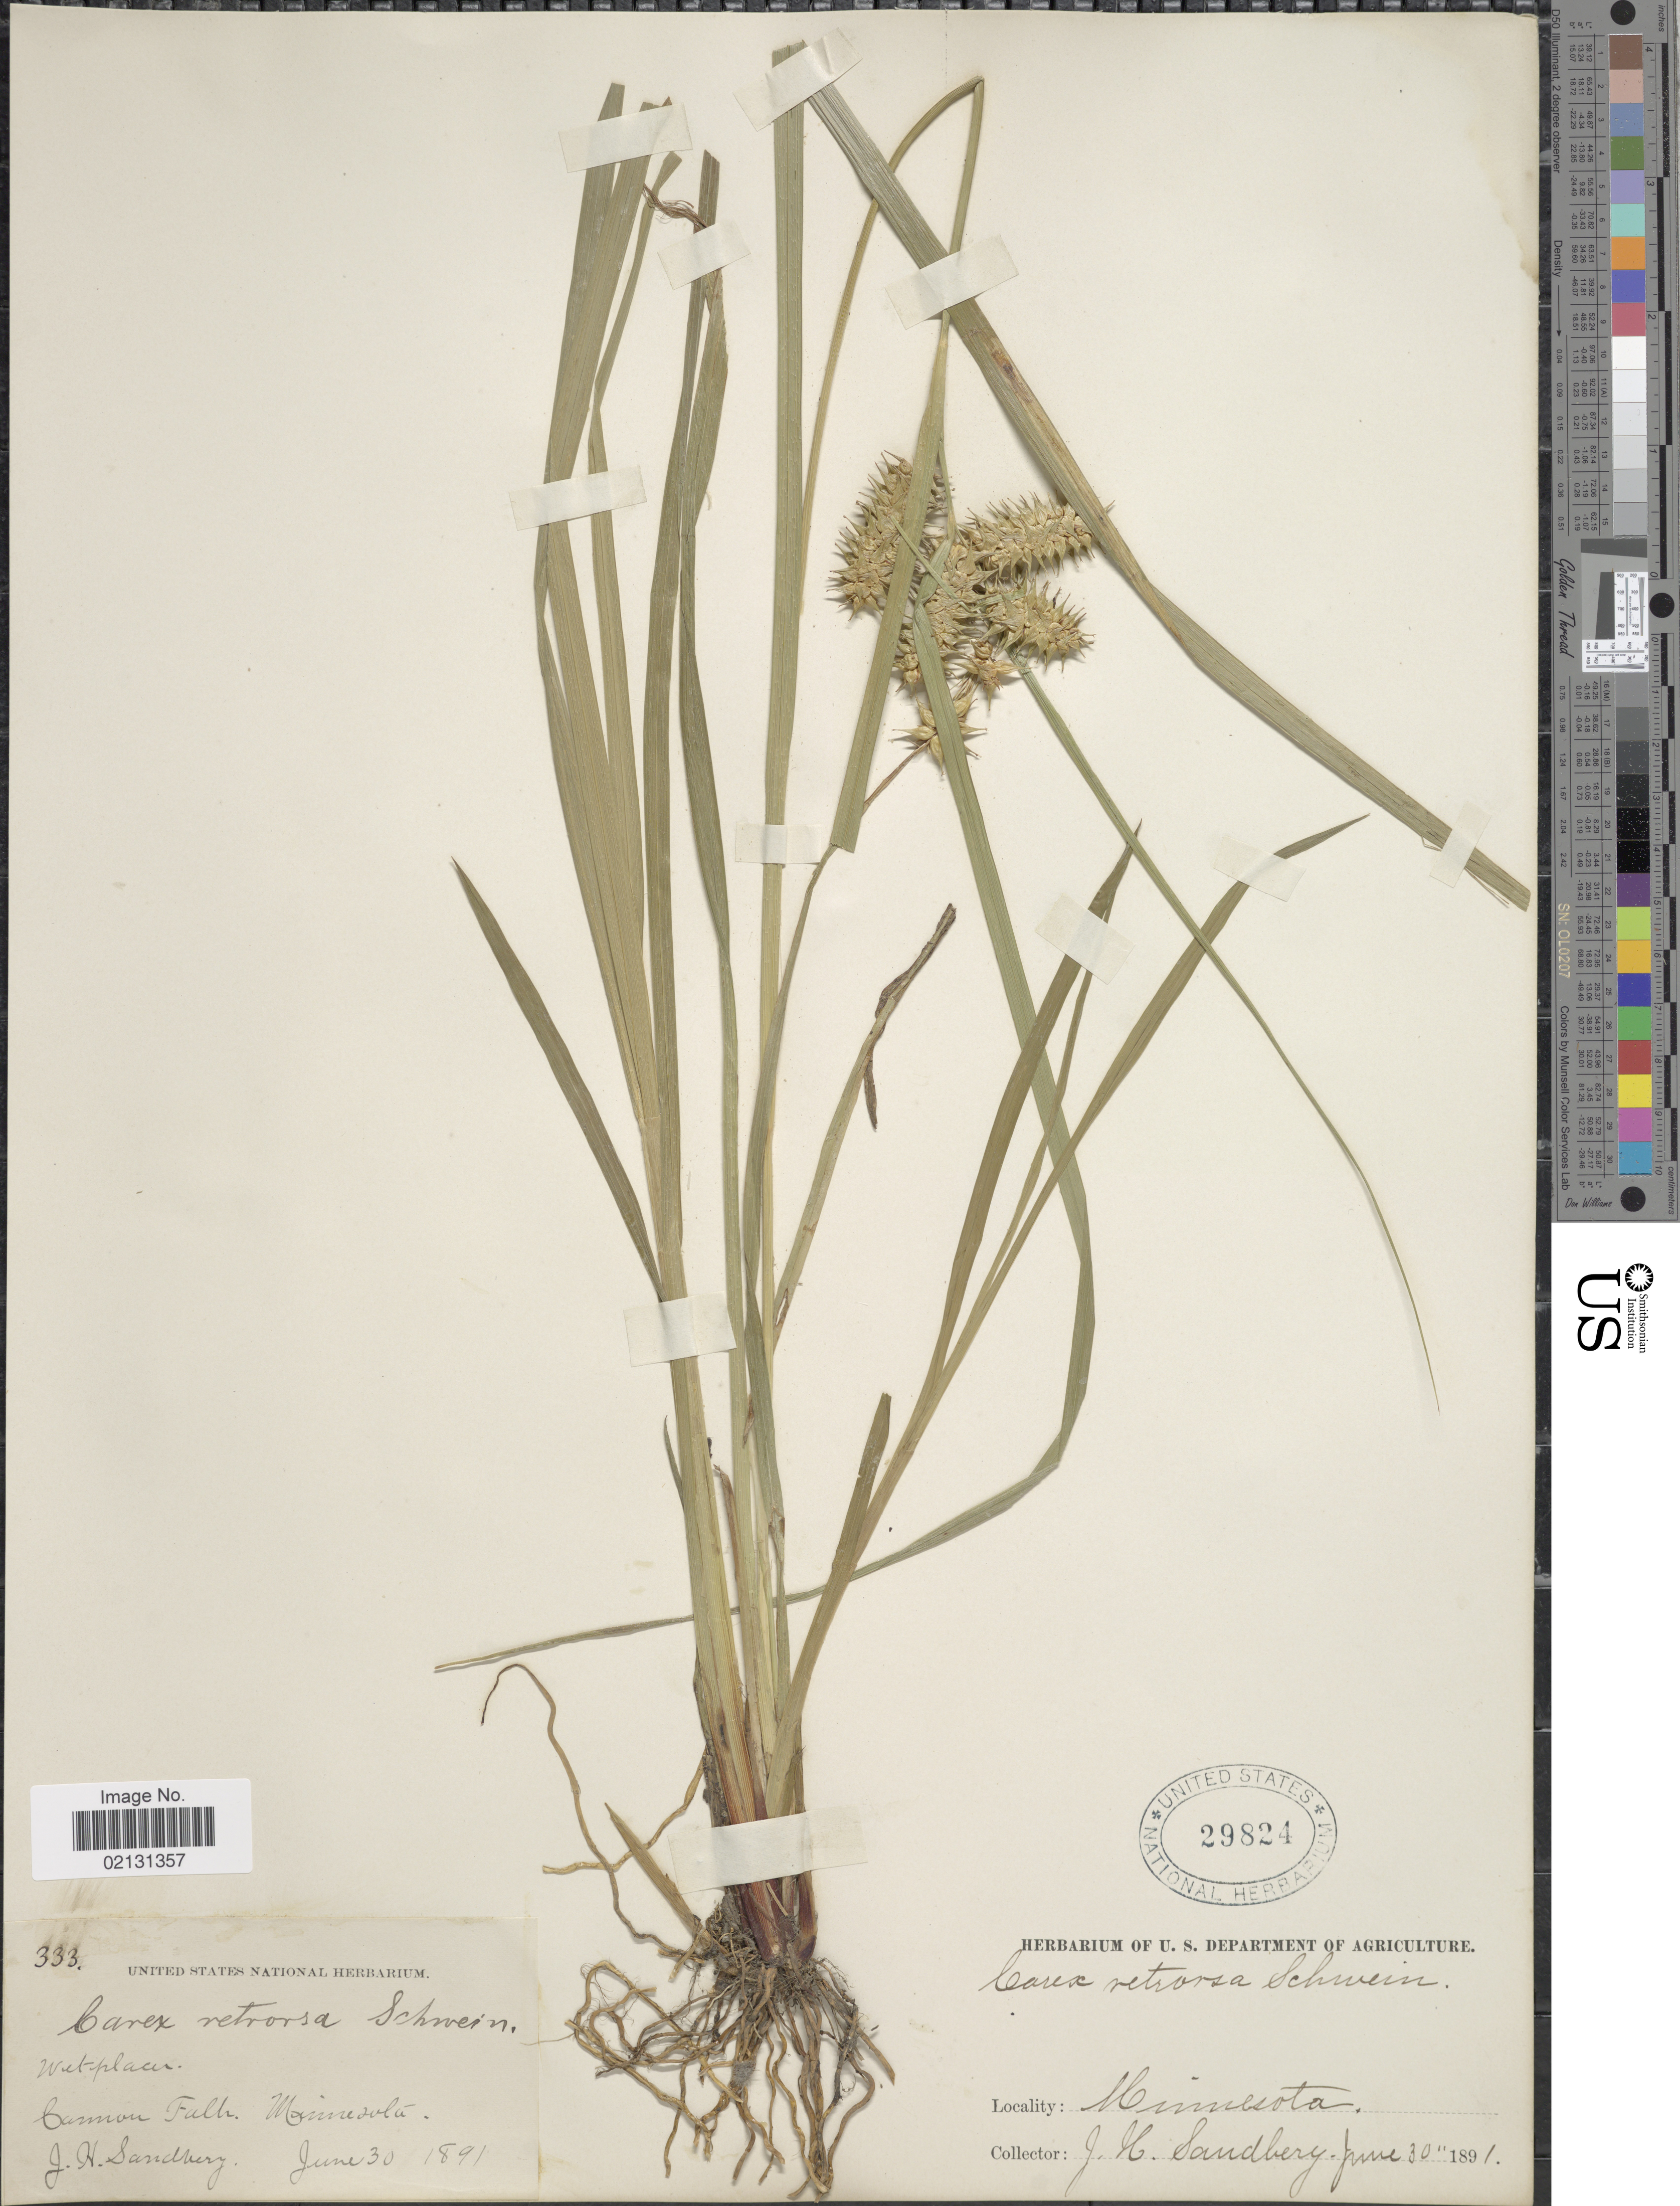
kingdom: Plantae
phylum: Tracheophyta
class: Liliopsida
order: Poales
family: Cyperaceae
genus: Carex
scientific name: Carex retrorsa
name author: Schwein.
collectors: J. H. Sandberg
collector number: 333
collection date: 1891-06-30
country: United States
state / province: Minnesota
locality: Wet places, Common Falls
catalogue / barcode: US 29824